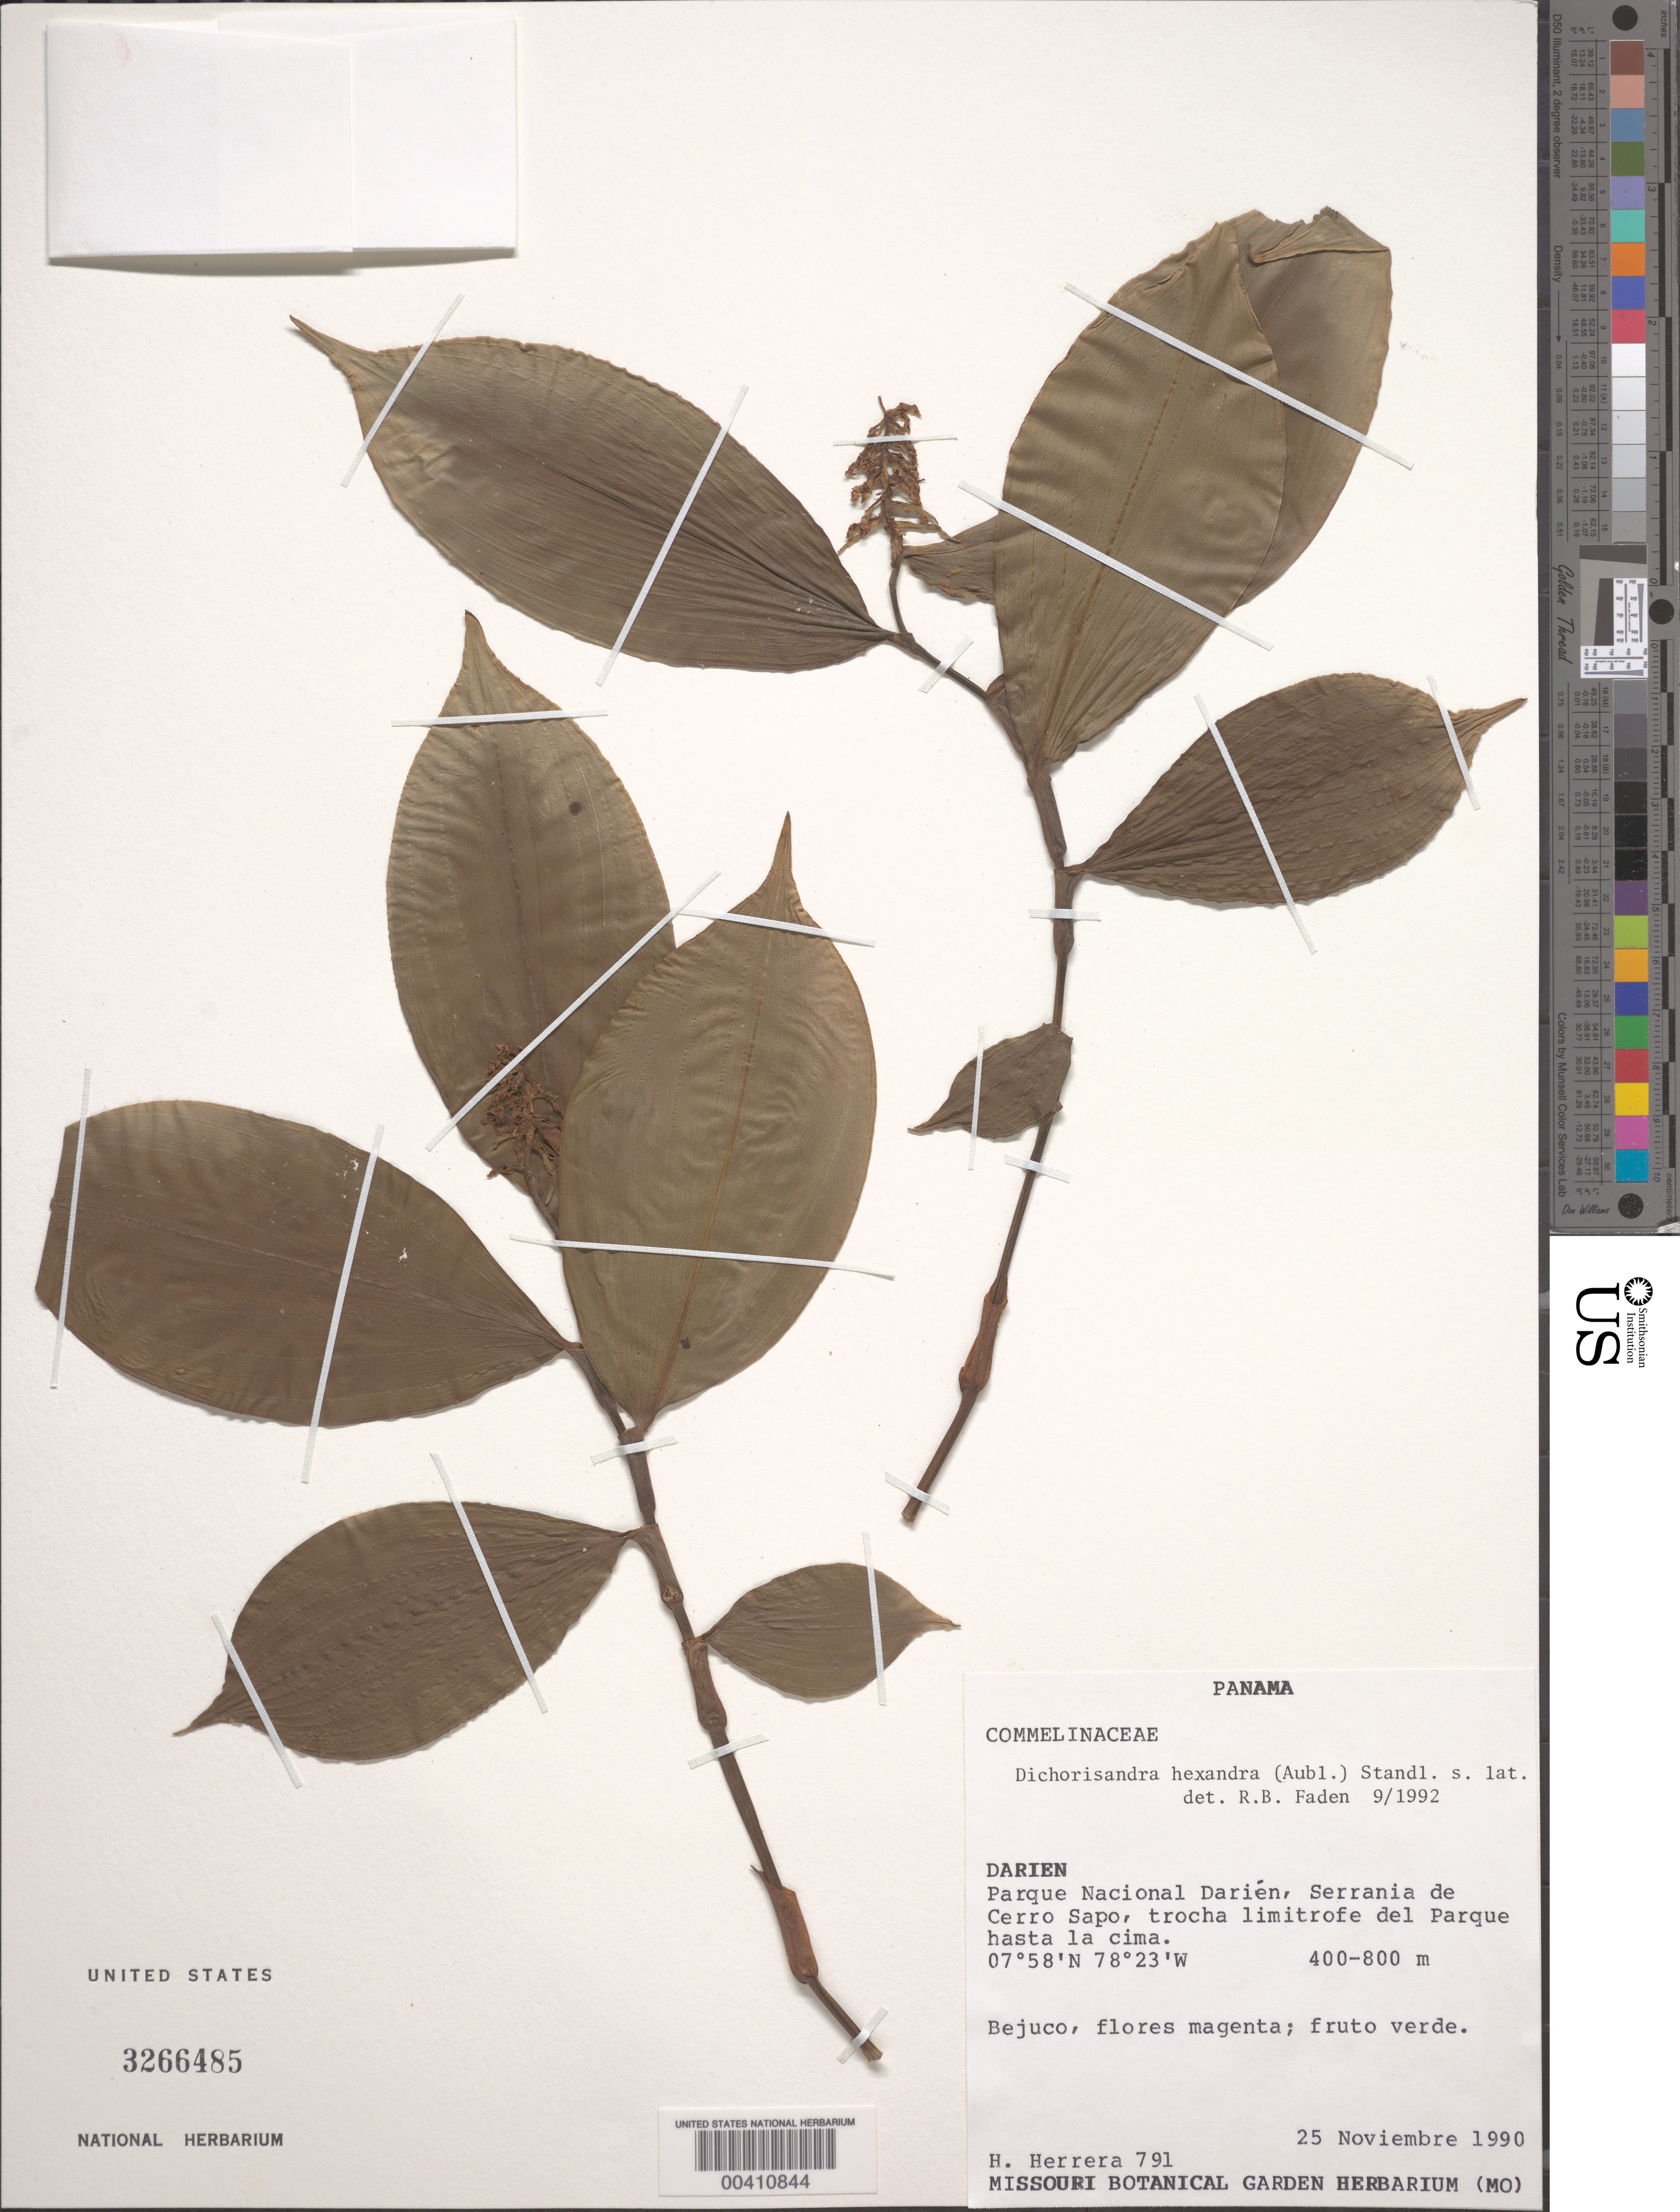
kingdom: Plantae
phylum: Tracheophyta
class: Liliopsida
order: Commelinales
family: Commelinaceae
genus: Dichorisandra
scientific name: Dichorisandra hexandra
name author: (Aubl.) Standl.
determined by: Faden, Robert B., (US), Smithsonian Institution - National Museum of Natural History (UNITED STATES)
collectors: H. Herrera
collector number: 791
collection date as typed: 25 Nov 1990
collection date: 1990-11-25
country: Panama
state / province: Darién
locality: Darien National Park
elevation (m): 400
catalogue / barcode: US 3266485